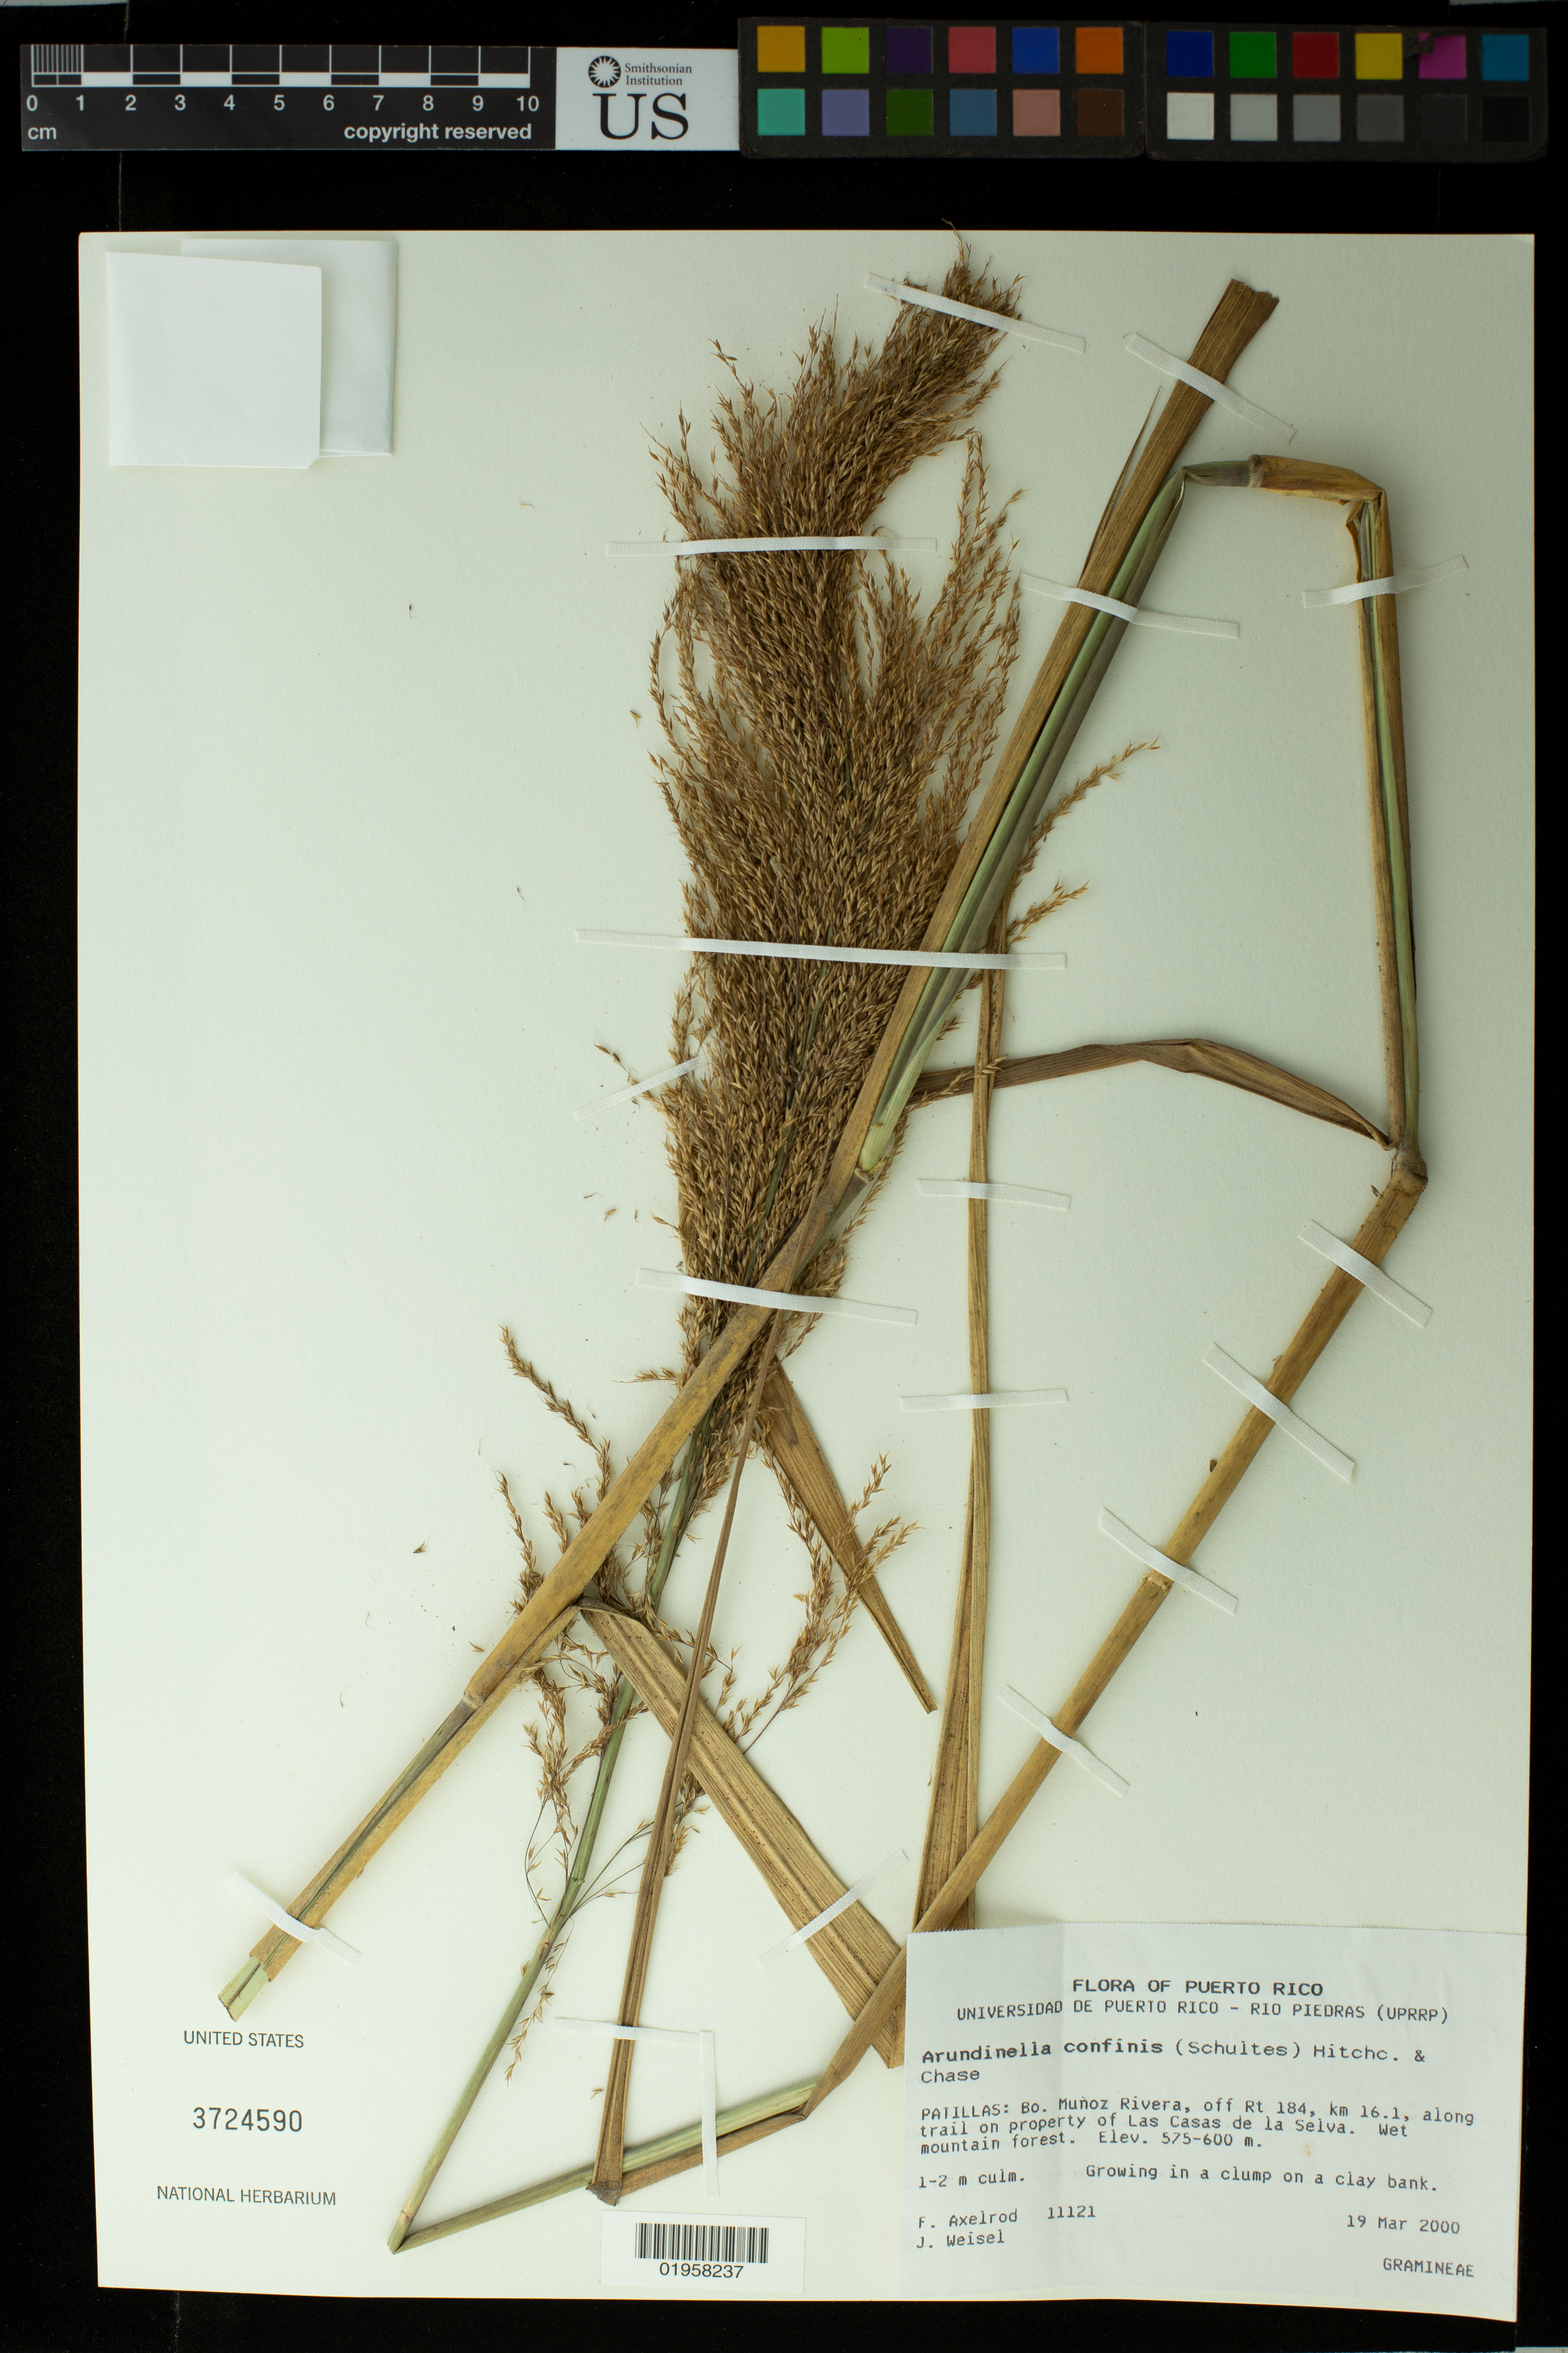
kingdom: Plantae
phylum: Tracheophyta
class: Liliopsida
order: Poales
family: Poaceae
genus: Arundinella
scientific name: Arundinella hispida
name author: (Humb. & Bonpl. ex Willd.) Kuntze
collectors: F. S. Axelrod & J. Weisel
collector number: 11121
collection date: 2000-03-19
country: Puerto Rico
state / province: Patillas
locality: Bo. Munoz Rivera, off Rt 184, km 16.1, along trail on property of Las Casas de la Selva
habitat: Wet mountain forest. Growing in a clump on a clay bank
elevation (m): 575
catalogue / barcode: US 3724590